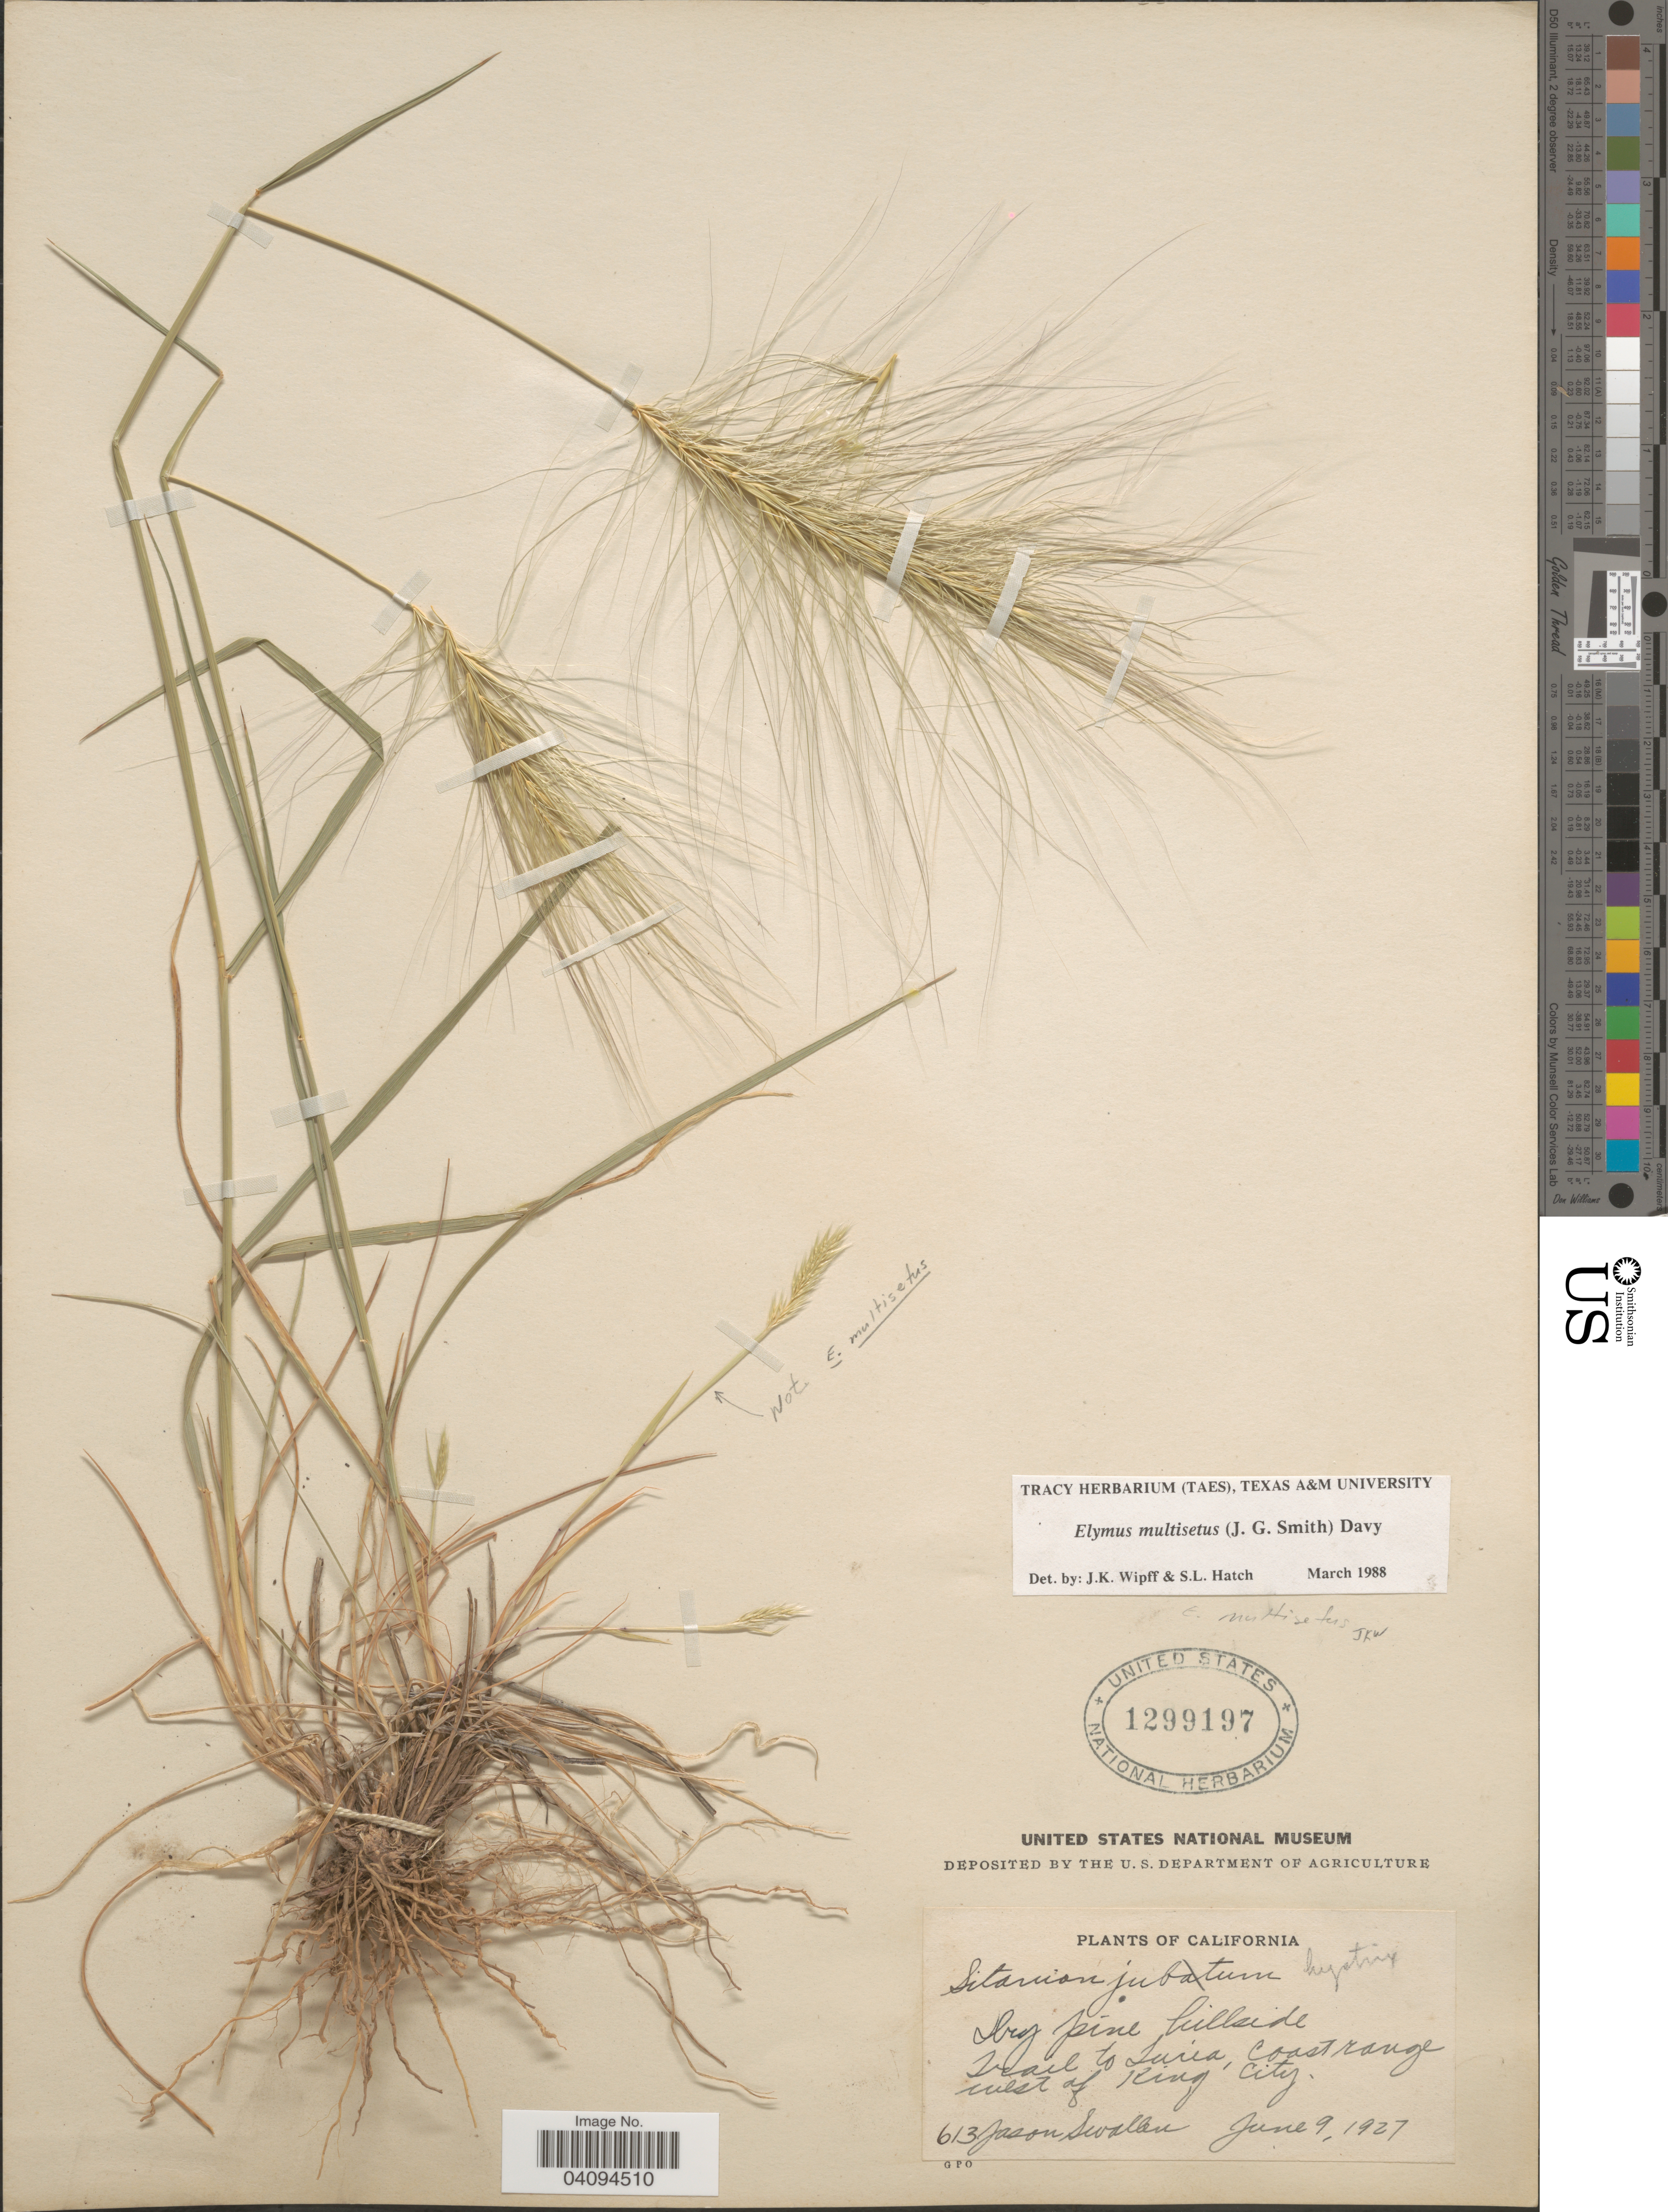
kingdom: Plantae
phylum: Tracheophyta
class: Liliopsida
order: Poales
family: Poaceae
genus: Elymus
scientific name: Elymus multisetus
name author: (J.G. Sm.) Burtt Davy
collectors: J. R. Swallen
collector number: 613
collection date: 1927-06-09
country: United States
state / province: California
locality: Dry pine hillside. Trail to Lucia, Coast Range west of King City.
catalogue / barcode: US 1299197